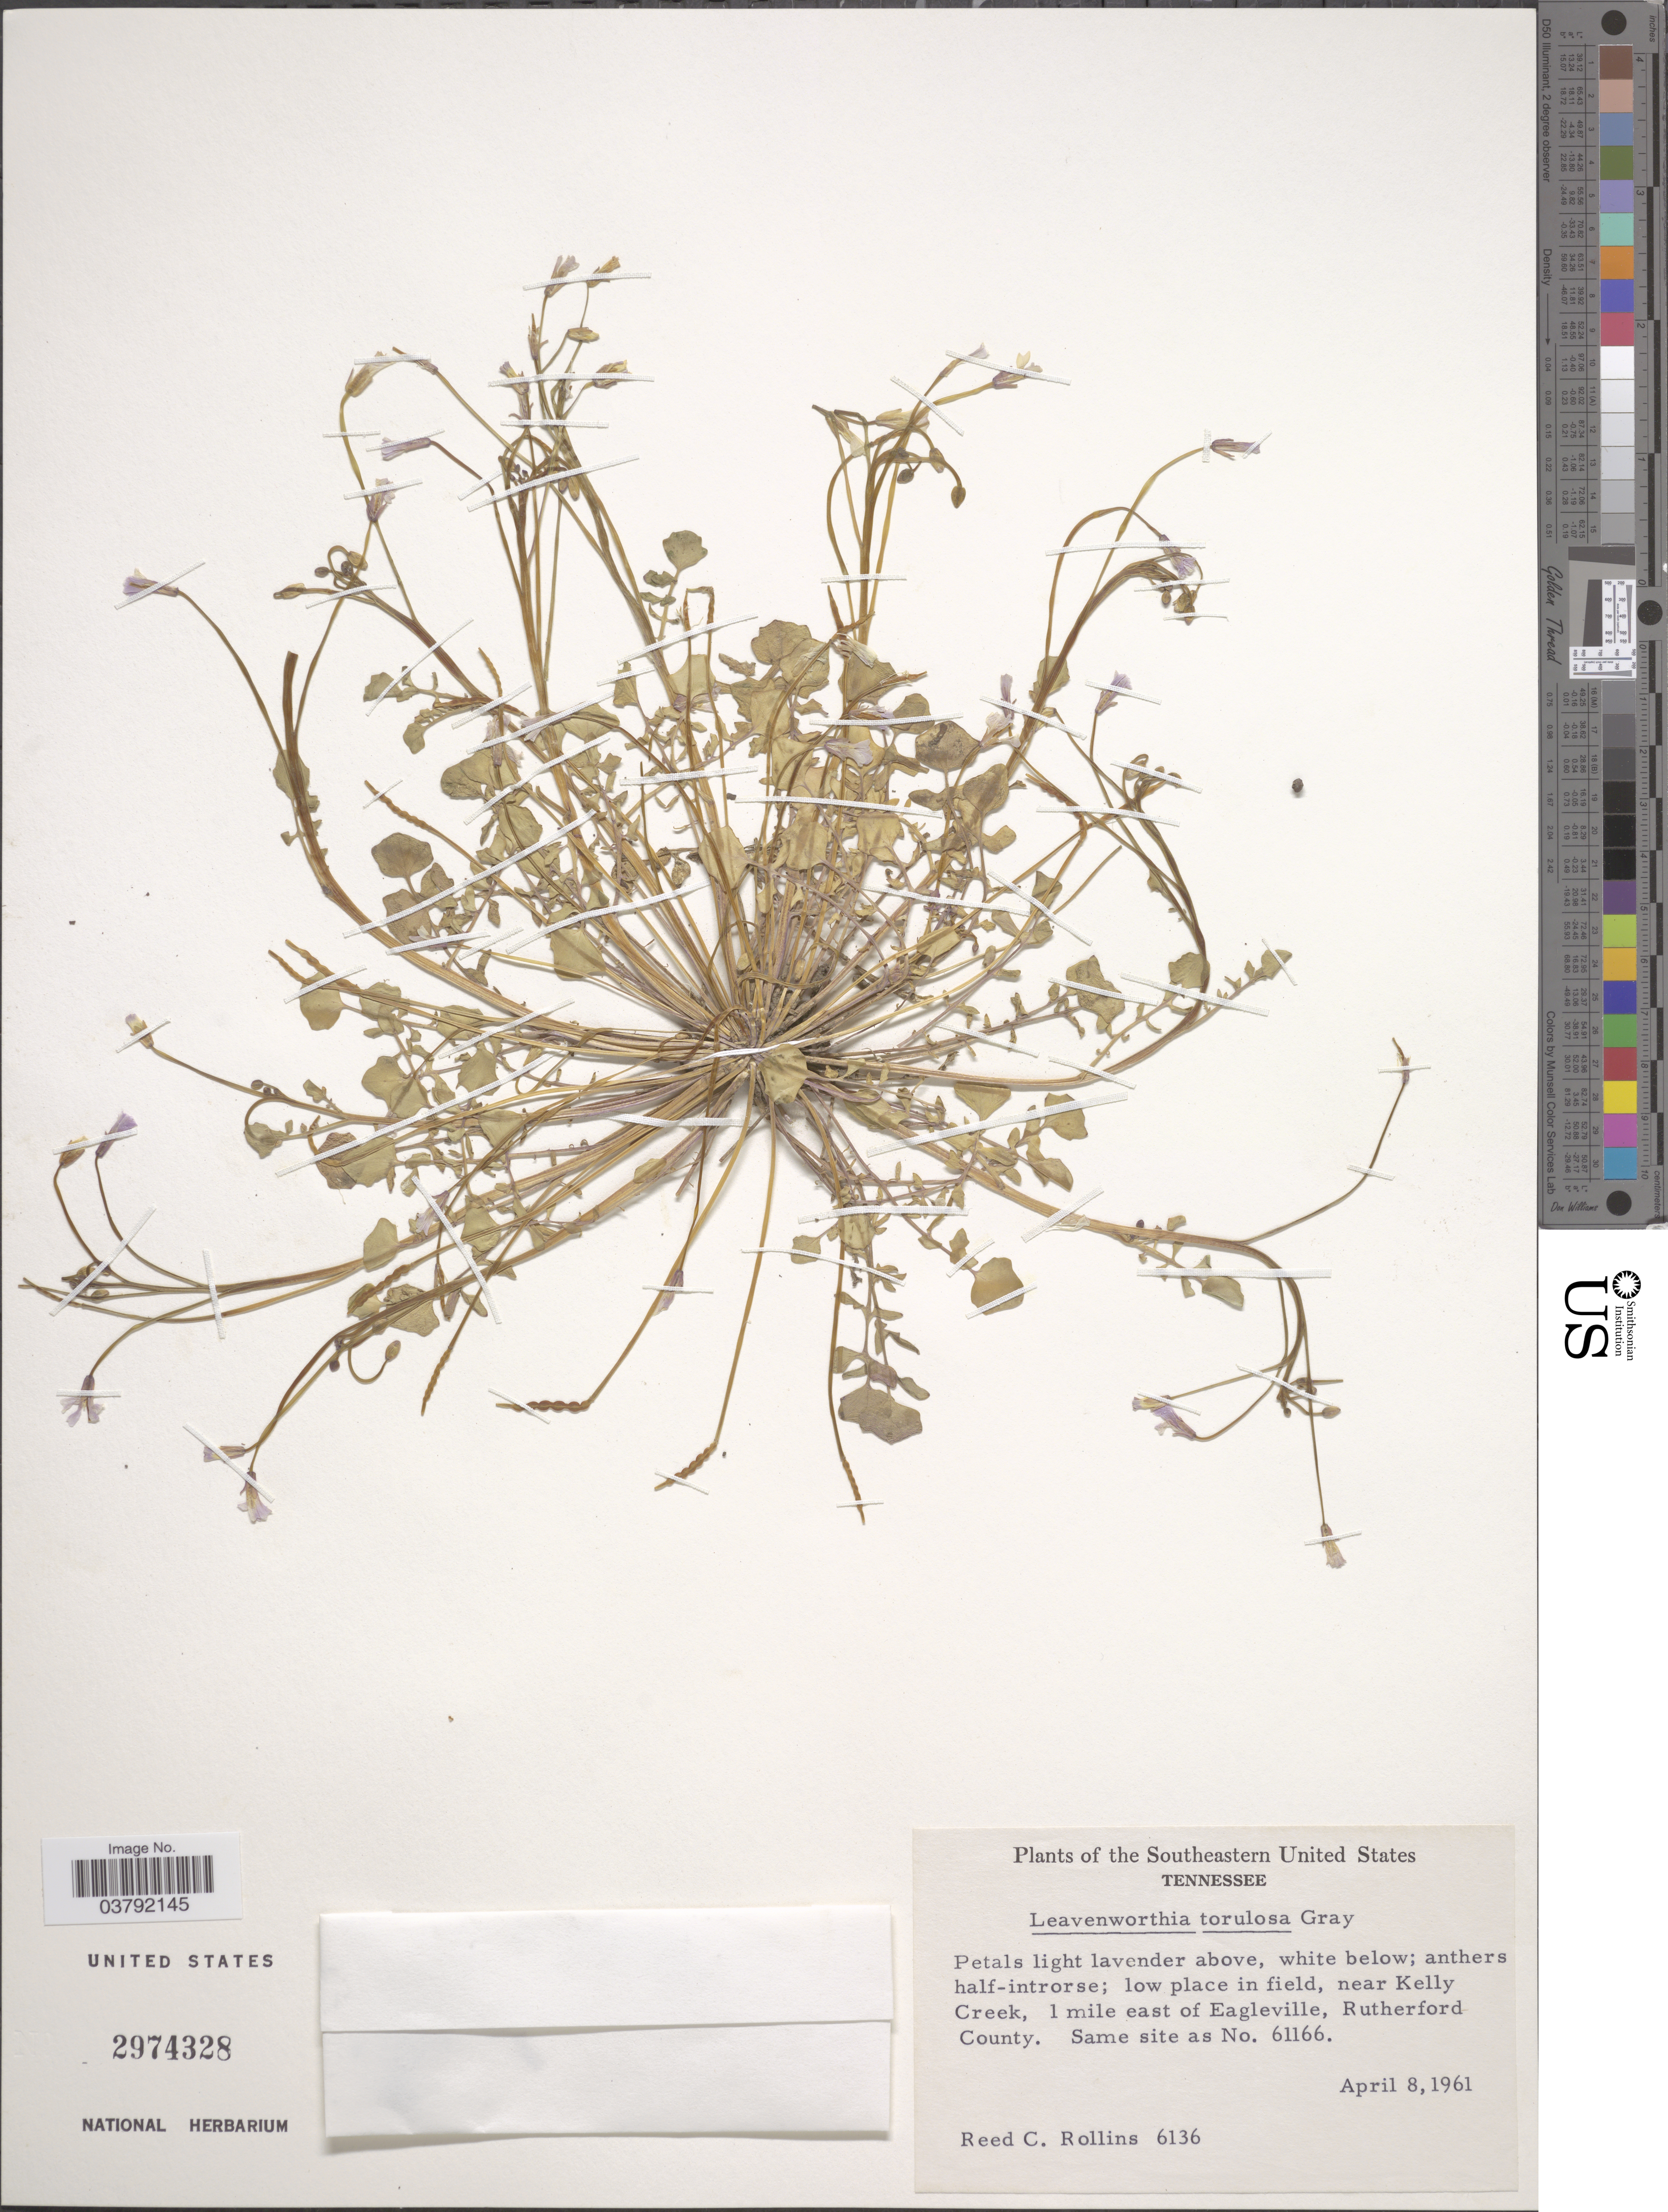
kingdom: Plantae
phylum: Tracheophyta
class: Magnoliopsida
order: Brassicales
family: Brassicaceae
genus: Leavenworthia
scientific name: Leavenworthia torulosa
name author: A. Gray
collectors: R. C. Rollins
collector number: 6136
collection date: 1961-04-08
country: United States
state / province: Tennessee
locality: Southeastern United States. Near Kelly Creek, 1 mile east of Eagleville, Rutherford County.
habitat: low place in field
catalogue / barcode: US 2974328